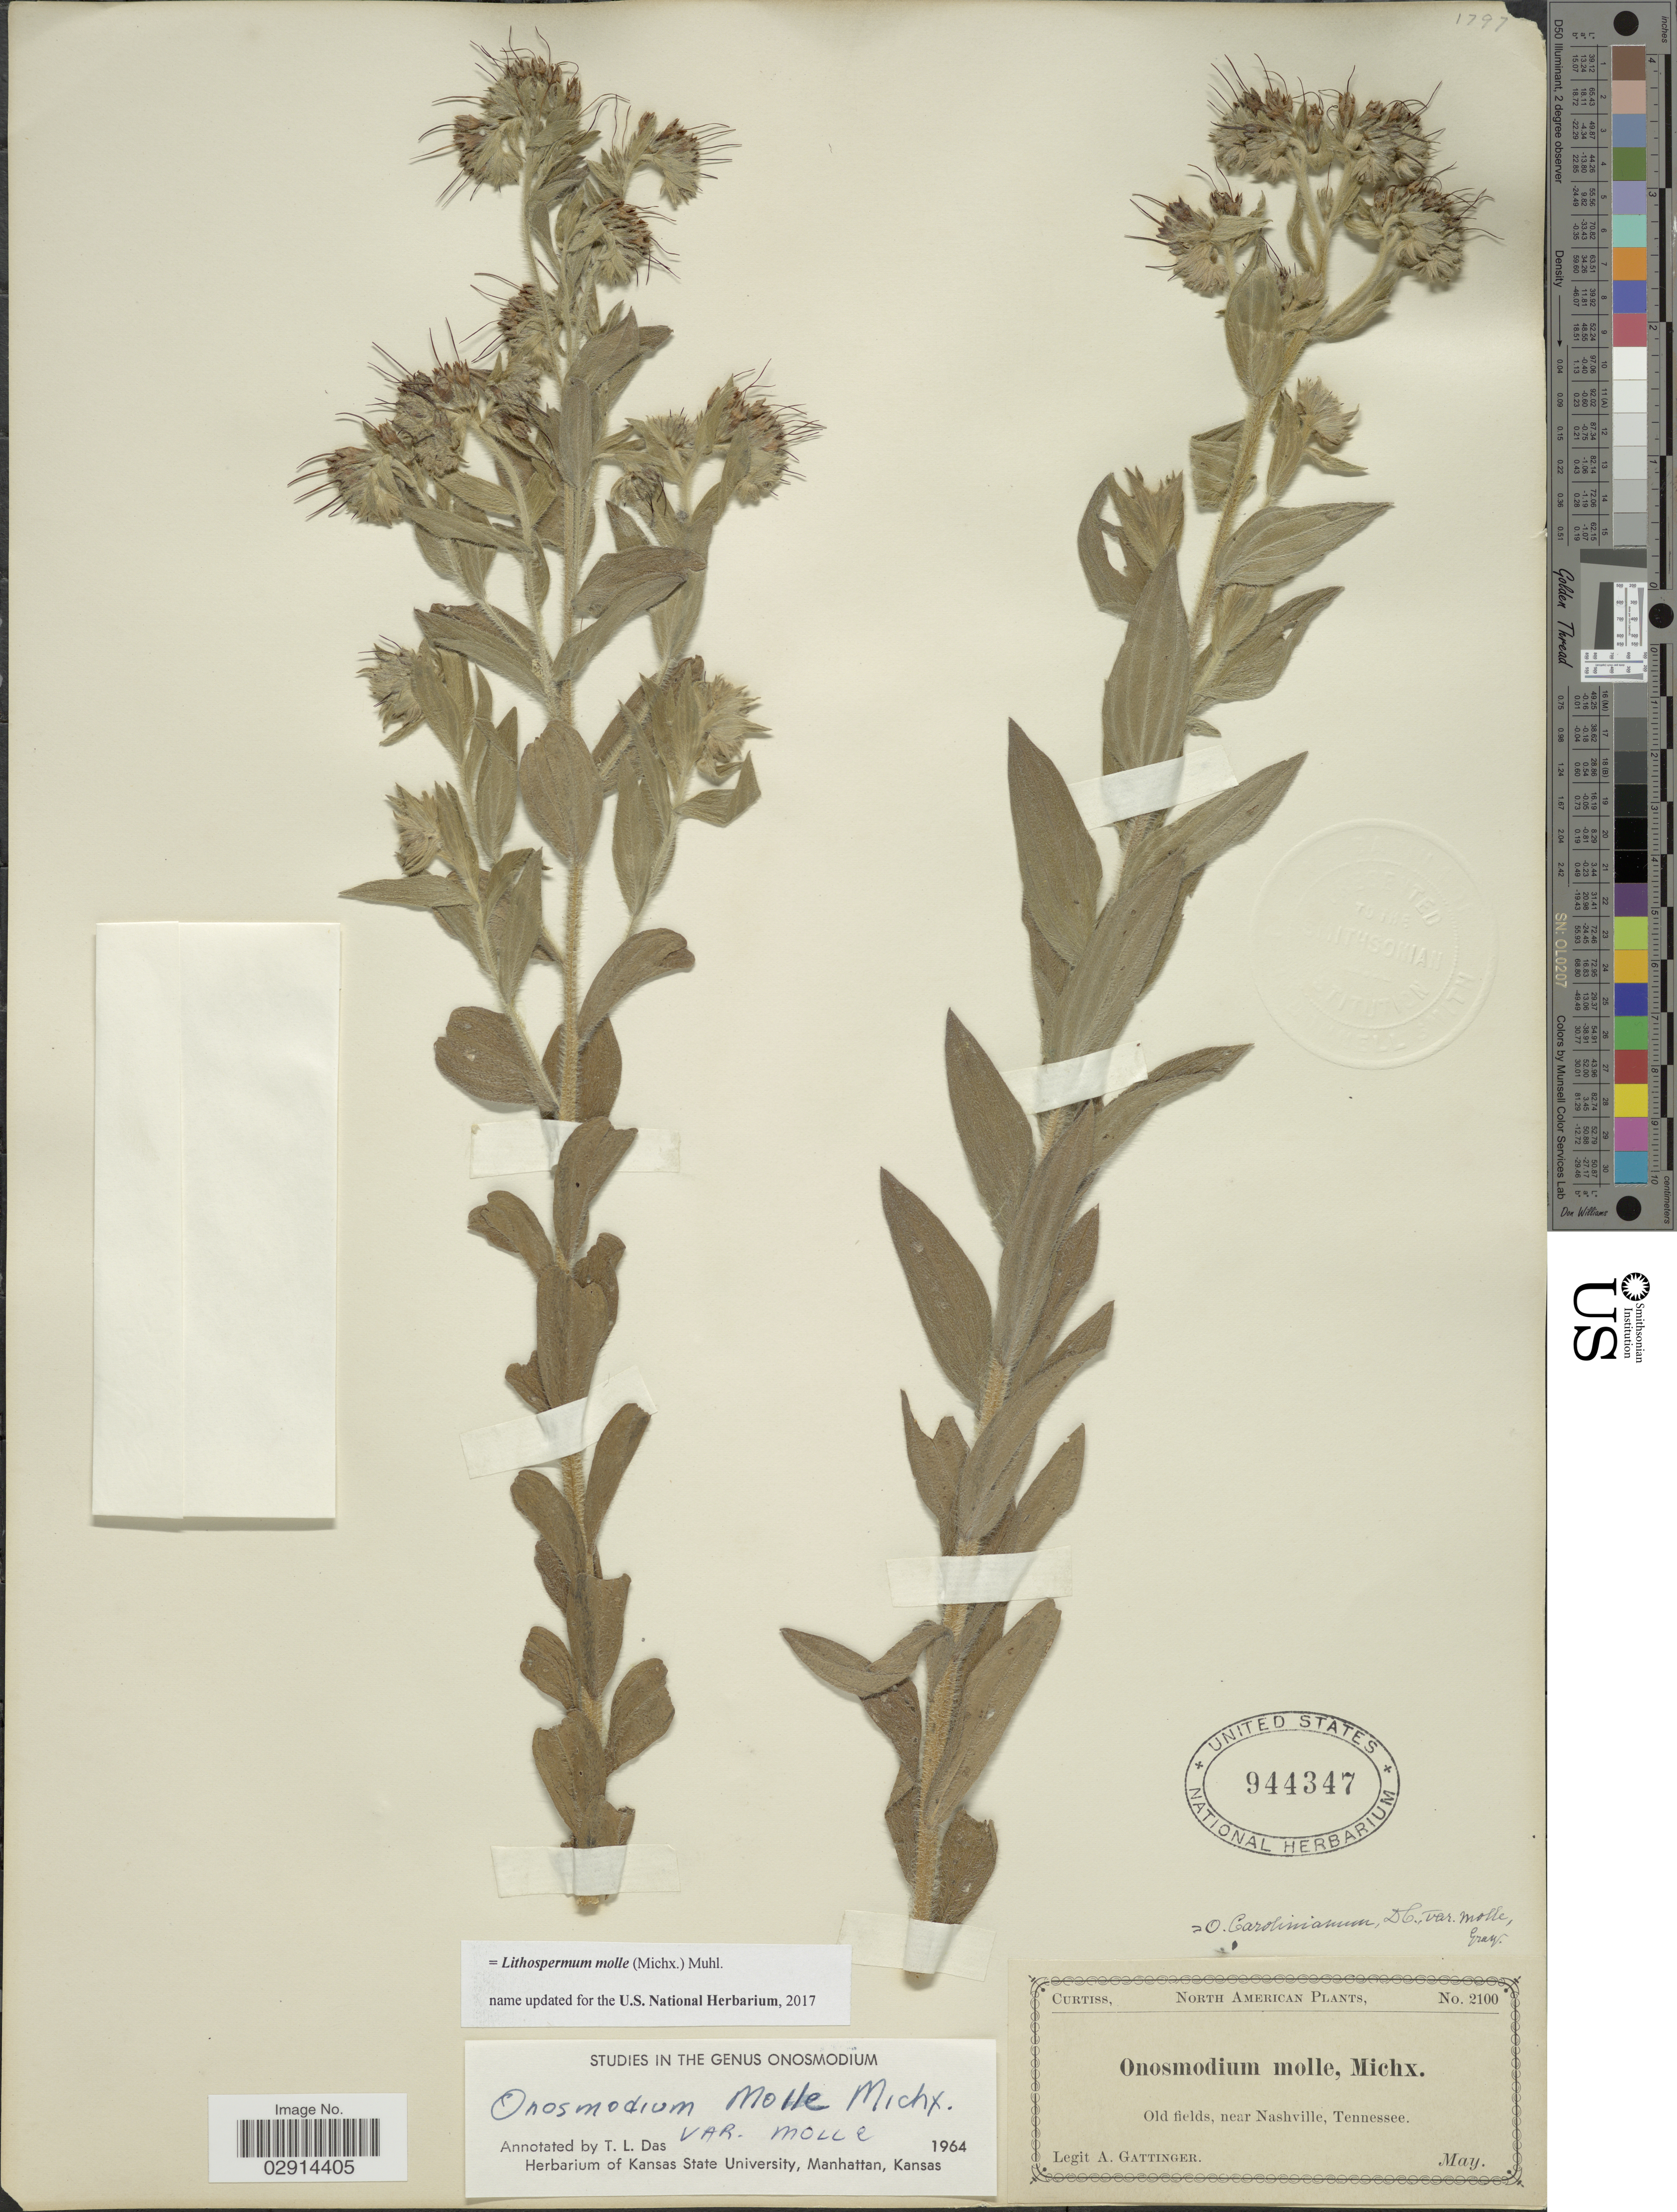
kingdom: Plantae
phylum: Tracheophyta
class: Magnoliopsida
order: Boraginales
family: Boraginaceae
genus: Lithospermum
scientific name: Lithospermum molle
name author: Muhl.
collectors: A. Gattinger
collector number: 2100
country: United States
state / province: Tennessee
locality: Old fields, near Nashville.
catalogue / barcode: US 944347